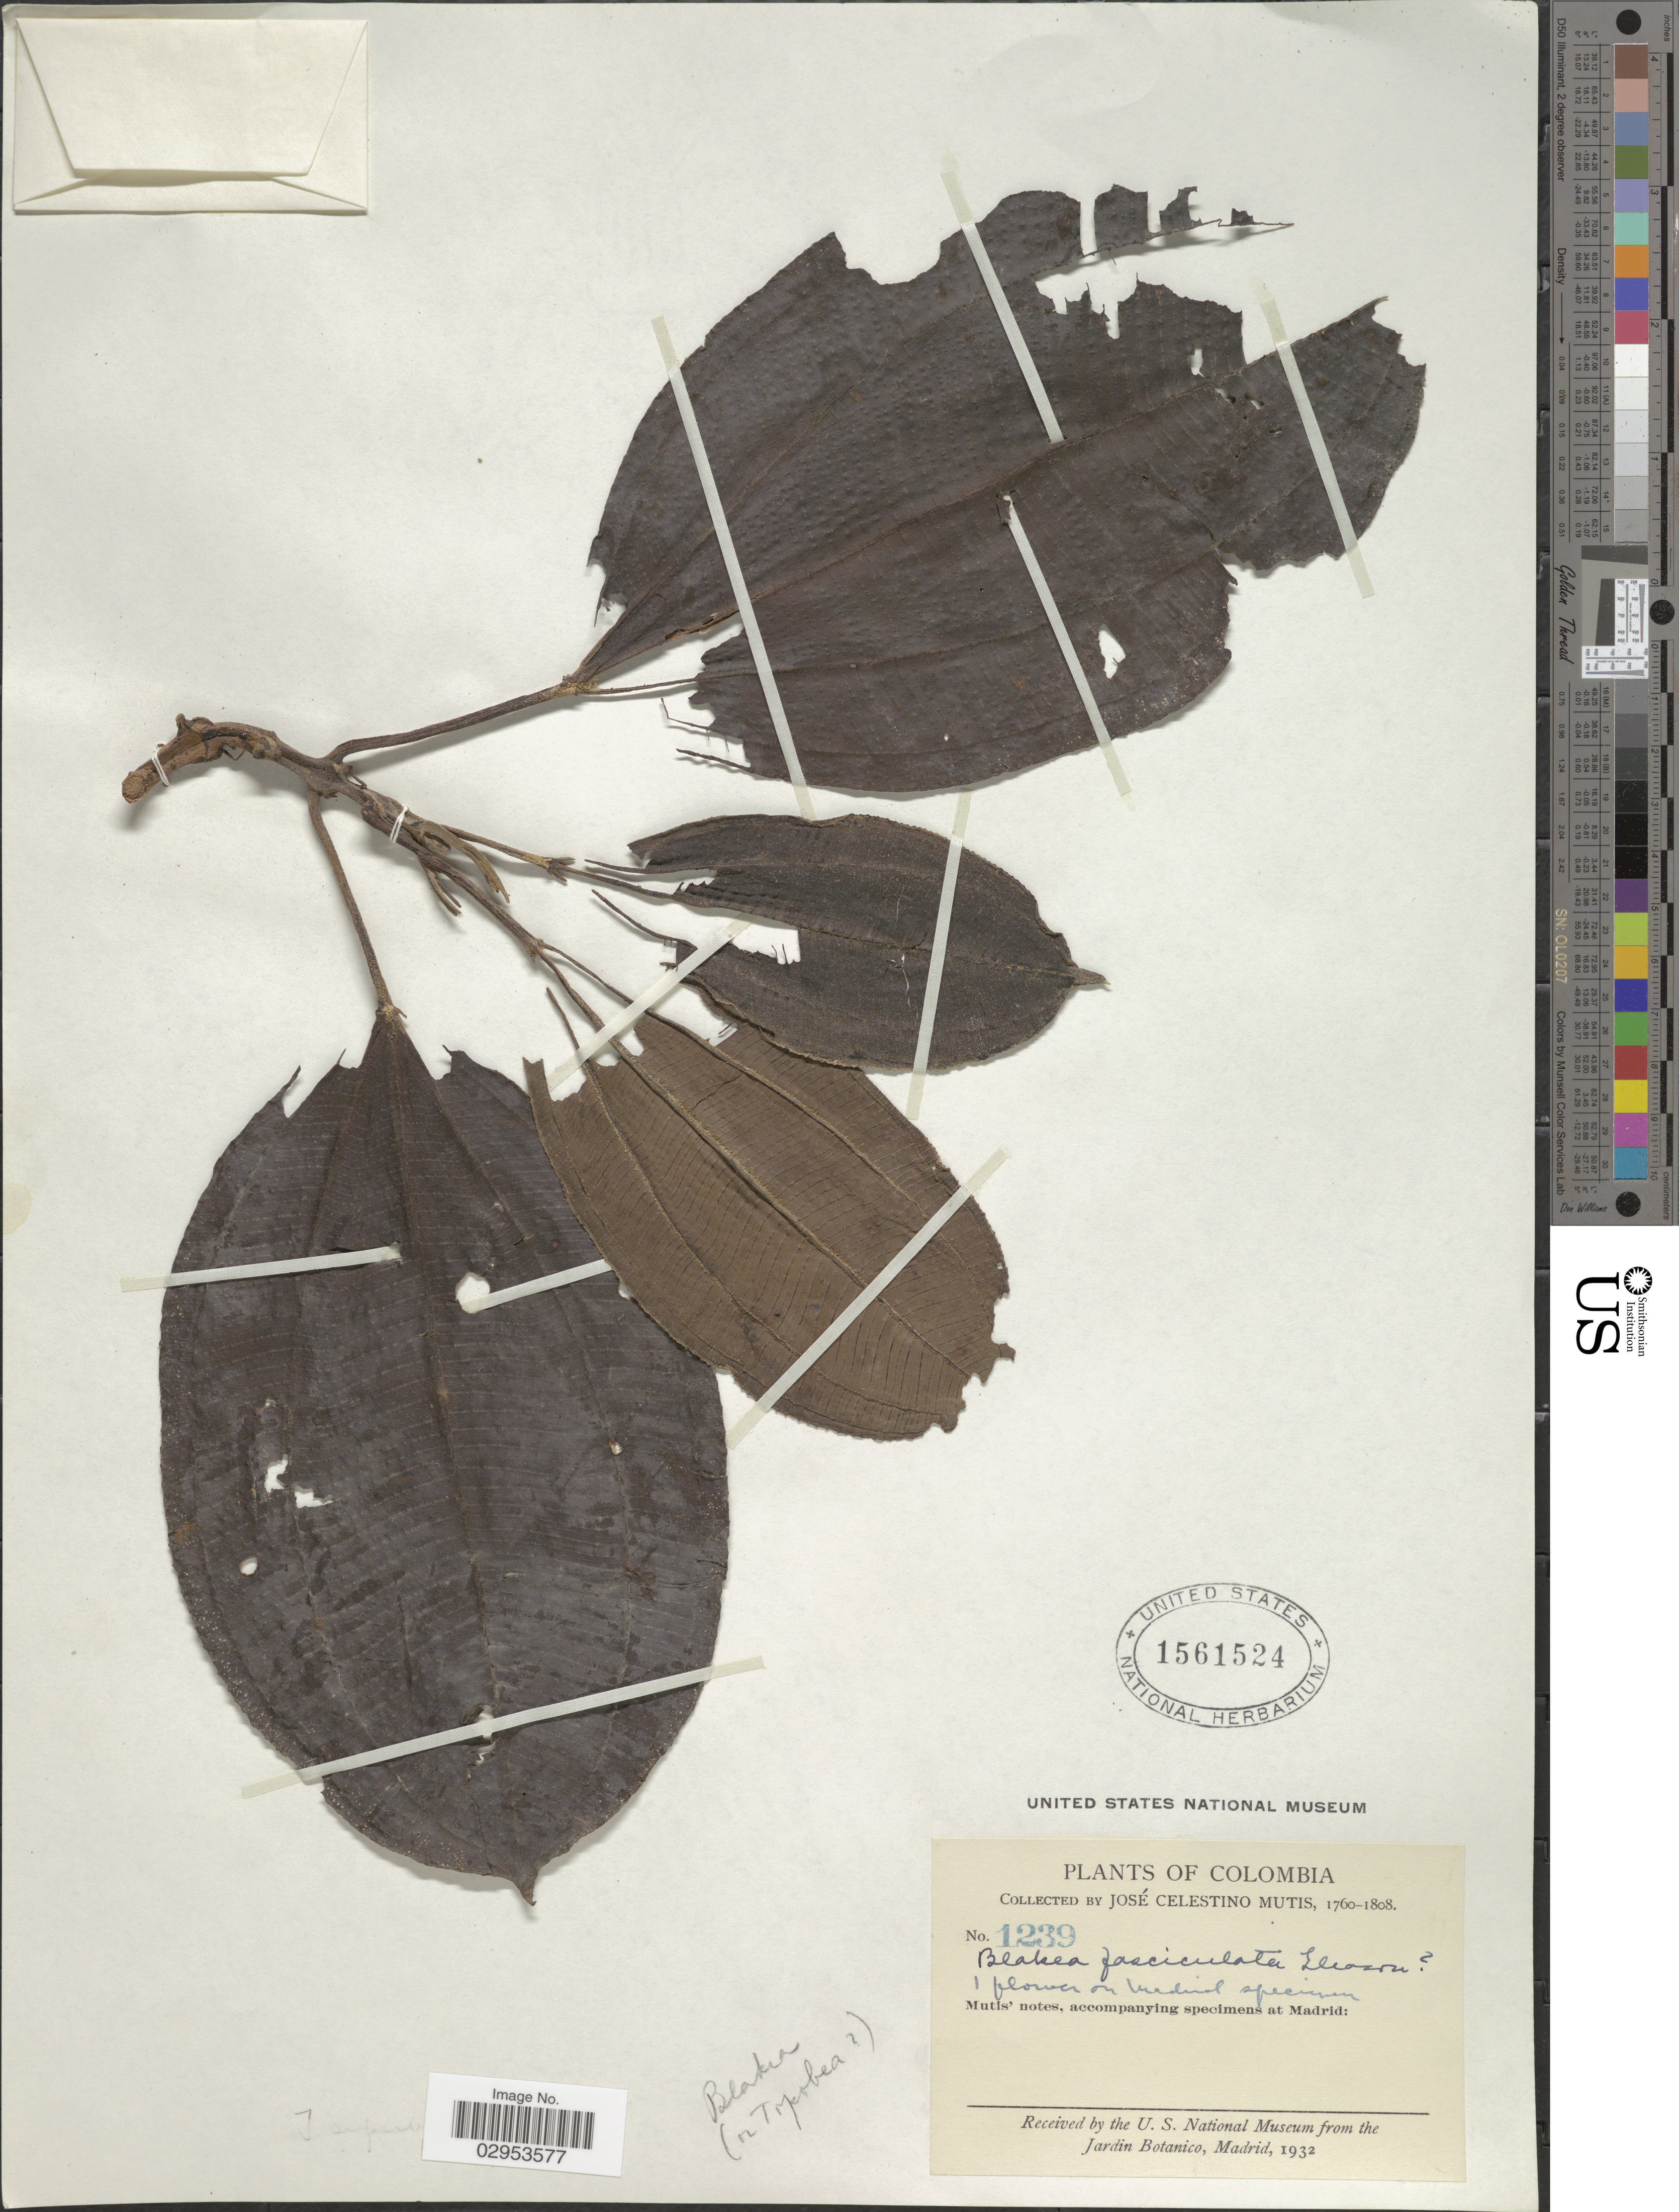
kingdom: Plantae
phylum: Tracheophyta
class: Magnoliopsida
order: Myrtales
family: Melastomataceae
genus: Blakea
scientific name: Blakea sp.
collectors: J. C. B. Mutis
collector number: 1239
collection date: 1760/1808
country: Colombia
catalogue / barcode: US 1561524